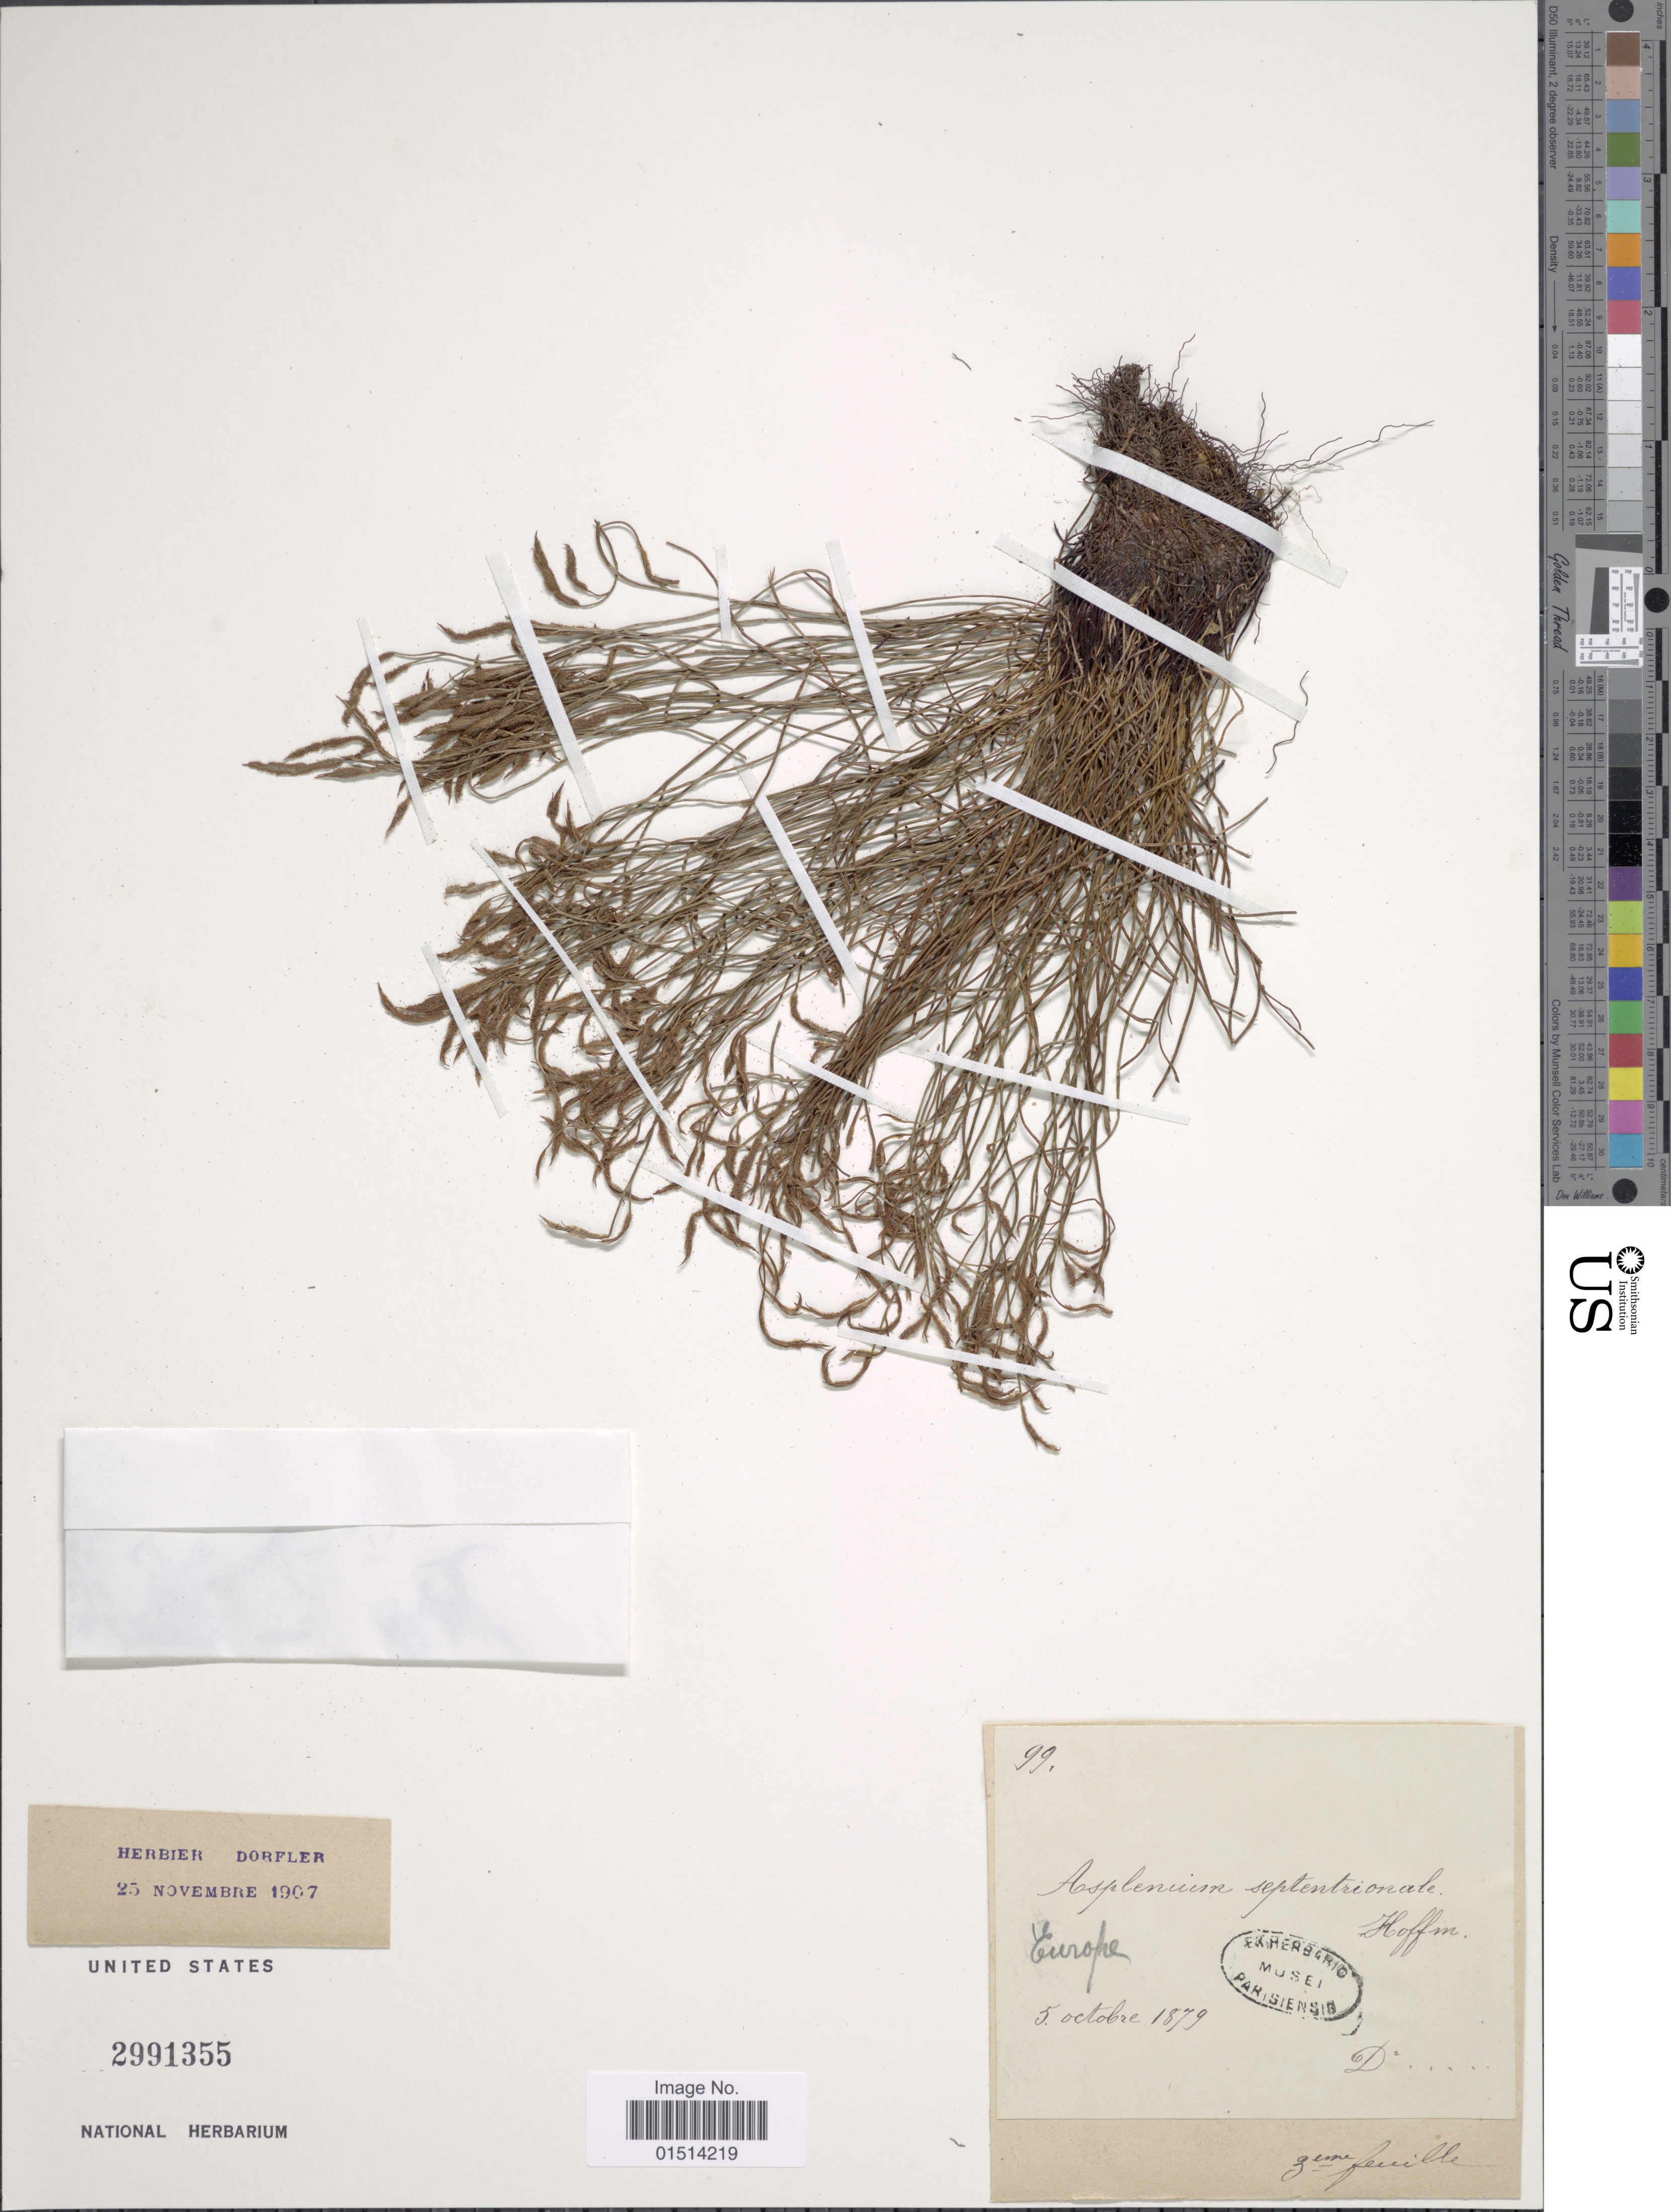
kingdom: Plantae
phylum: Tracheophyta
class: Polypodiopsida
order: Polypodiales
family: Aspleniaceae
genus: Asplenium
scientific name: Asplenium septentrionale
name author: (L.) Hoffm.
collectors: ex herb. Mus. Paraensis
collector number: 99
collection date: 1879-10-05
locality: Europe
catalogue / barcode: US 2991355